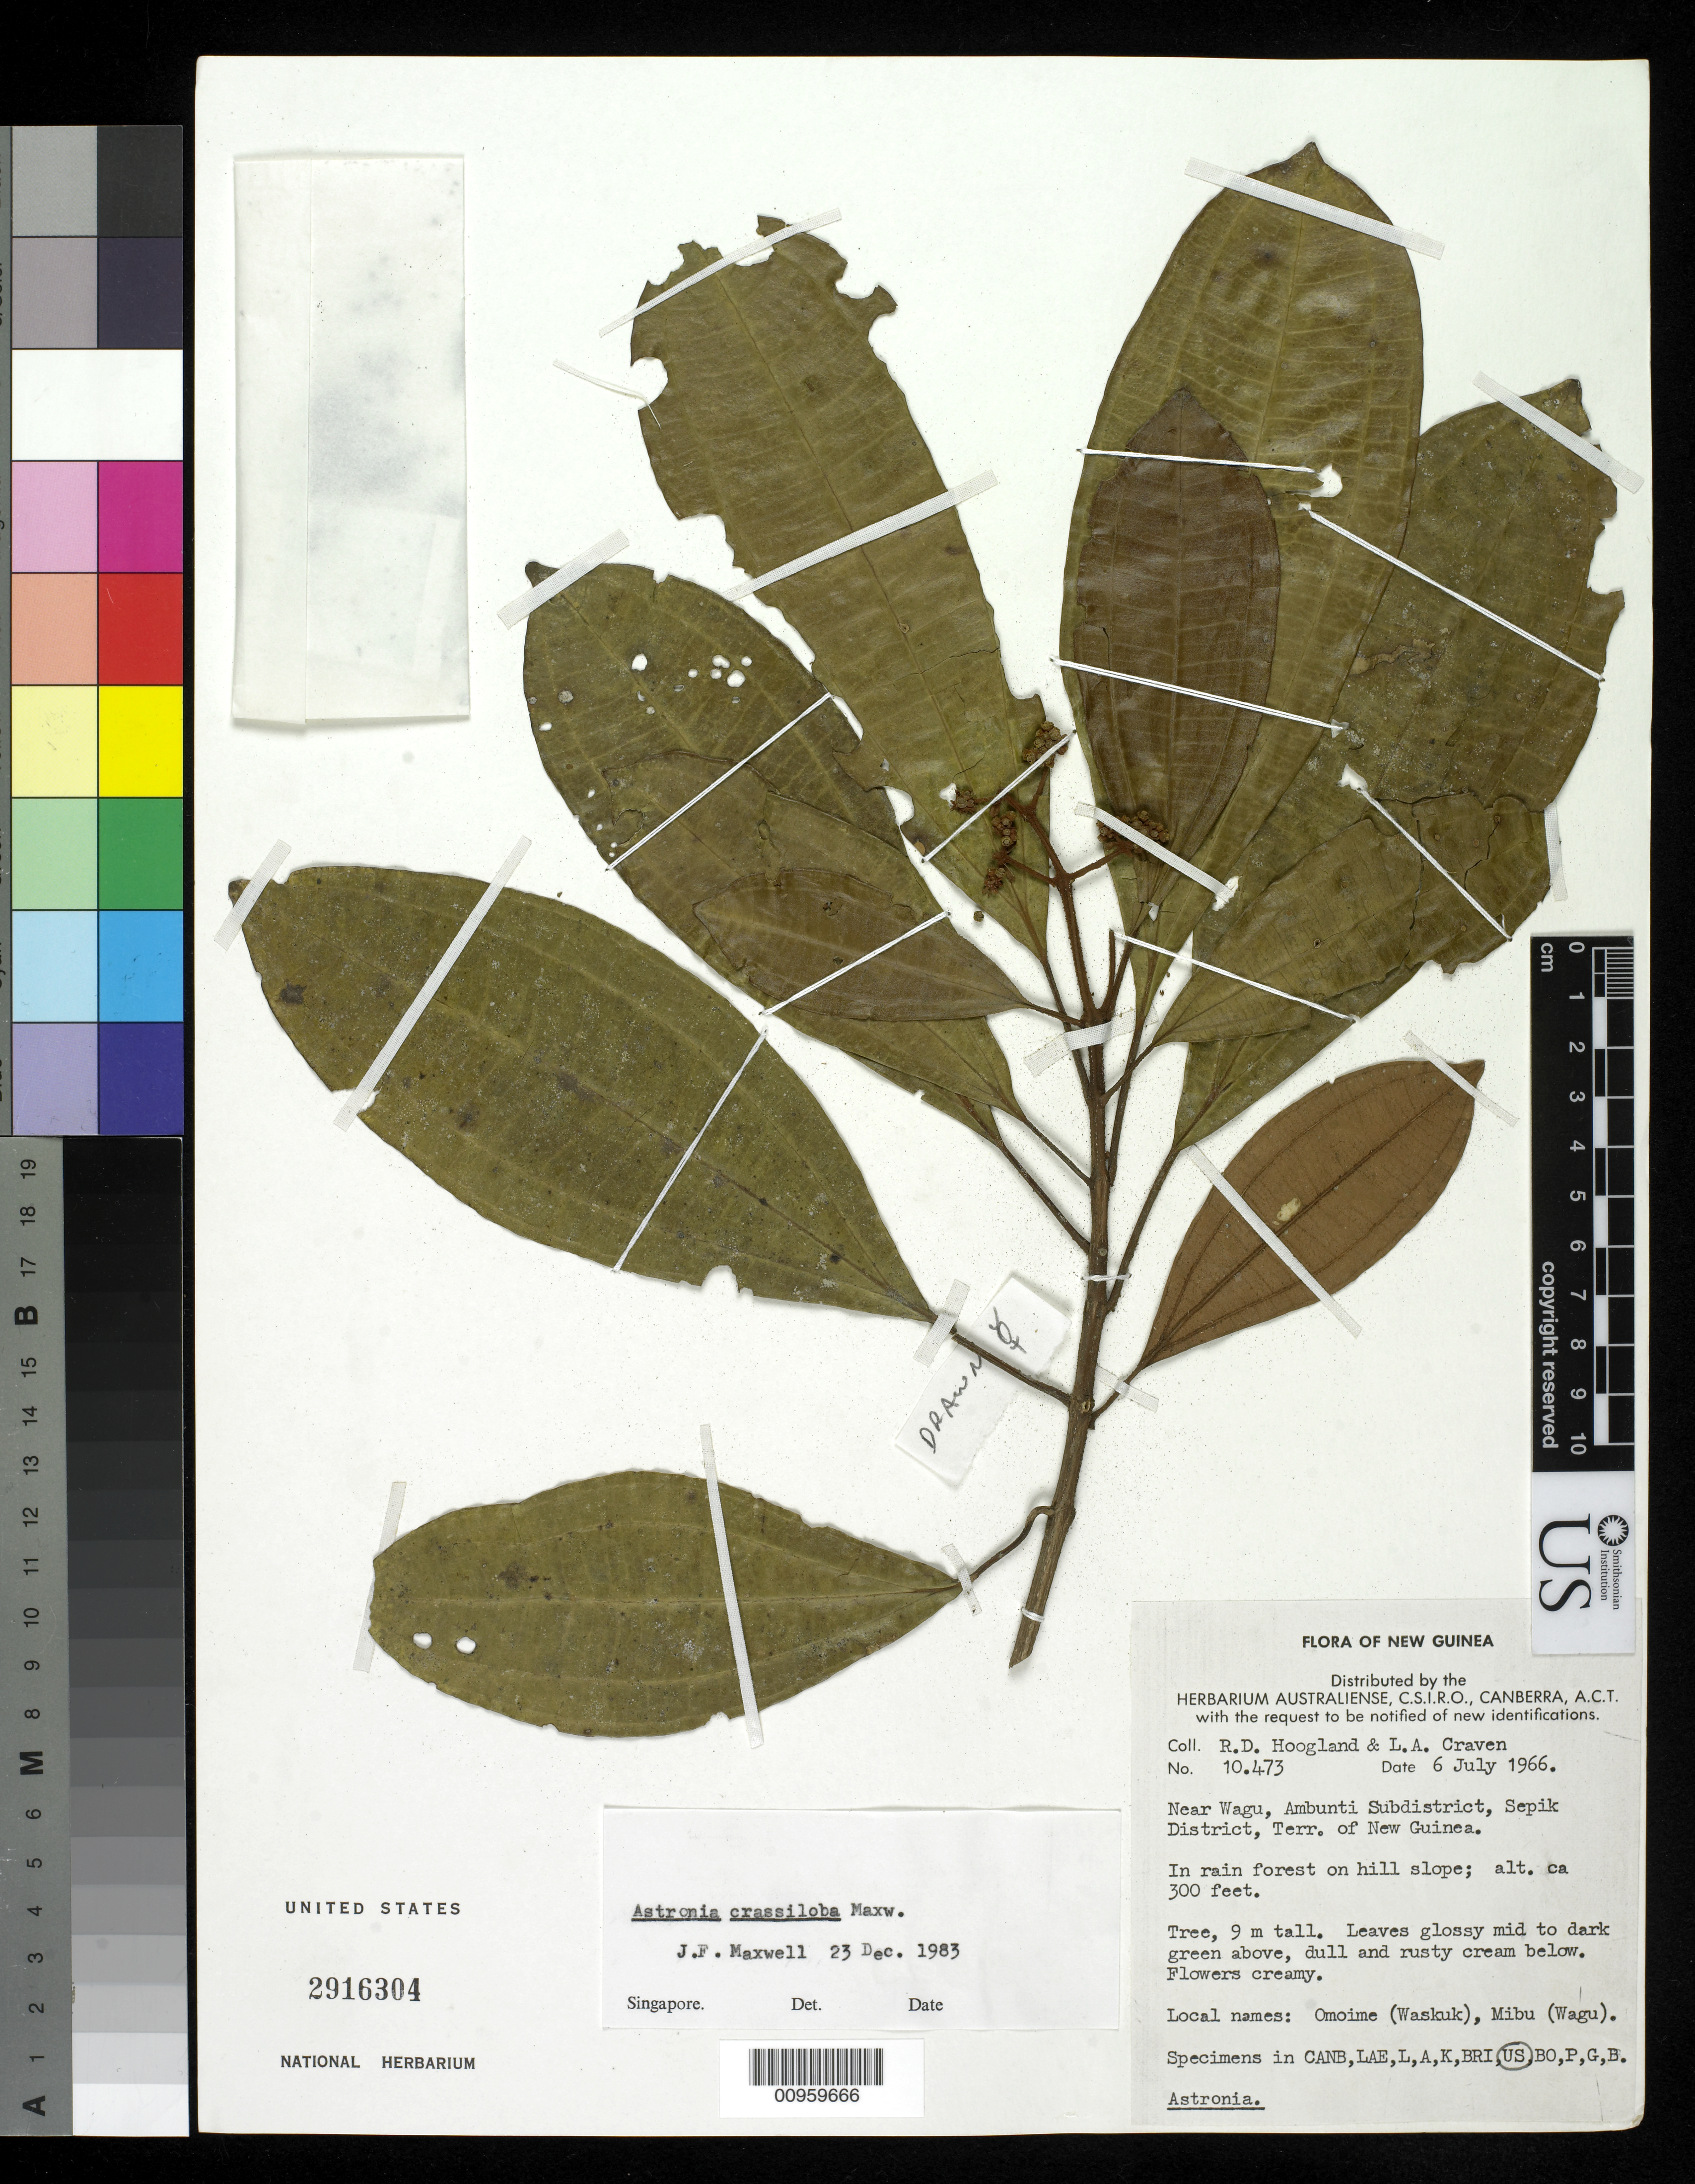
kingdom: Plantae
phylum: Tracheophyta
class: Magnoliopsida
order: Myrtales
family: Melastomataceae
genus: Astronia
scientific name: Astronia crassiloba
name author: J.F. Maxwell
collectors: R. D. Hoogland & L. A. Craven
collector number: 10473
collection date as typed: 06 Jul 1966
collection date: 1966-07-06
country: Papua New Guinea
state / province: East Sepik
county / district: Ambunti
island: New Guinea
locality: Near Wagu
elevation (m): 91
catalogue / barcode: US 2916304